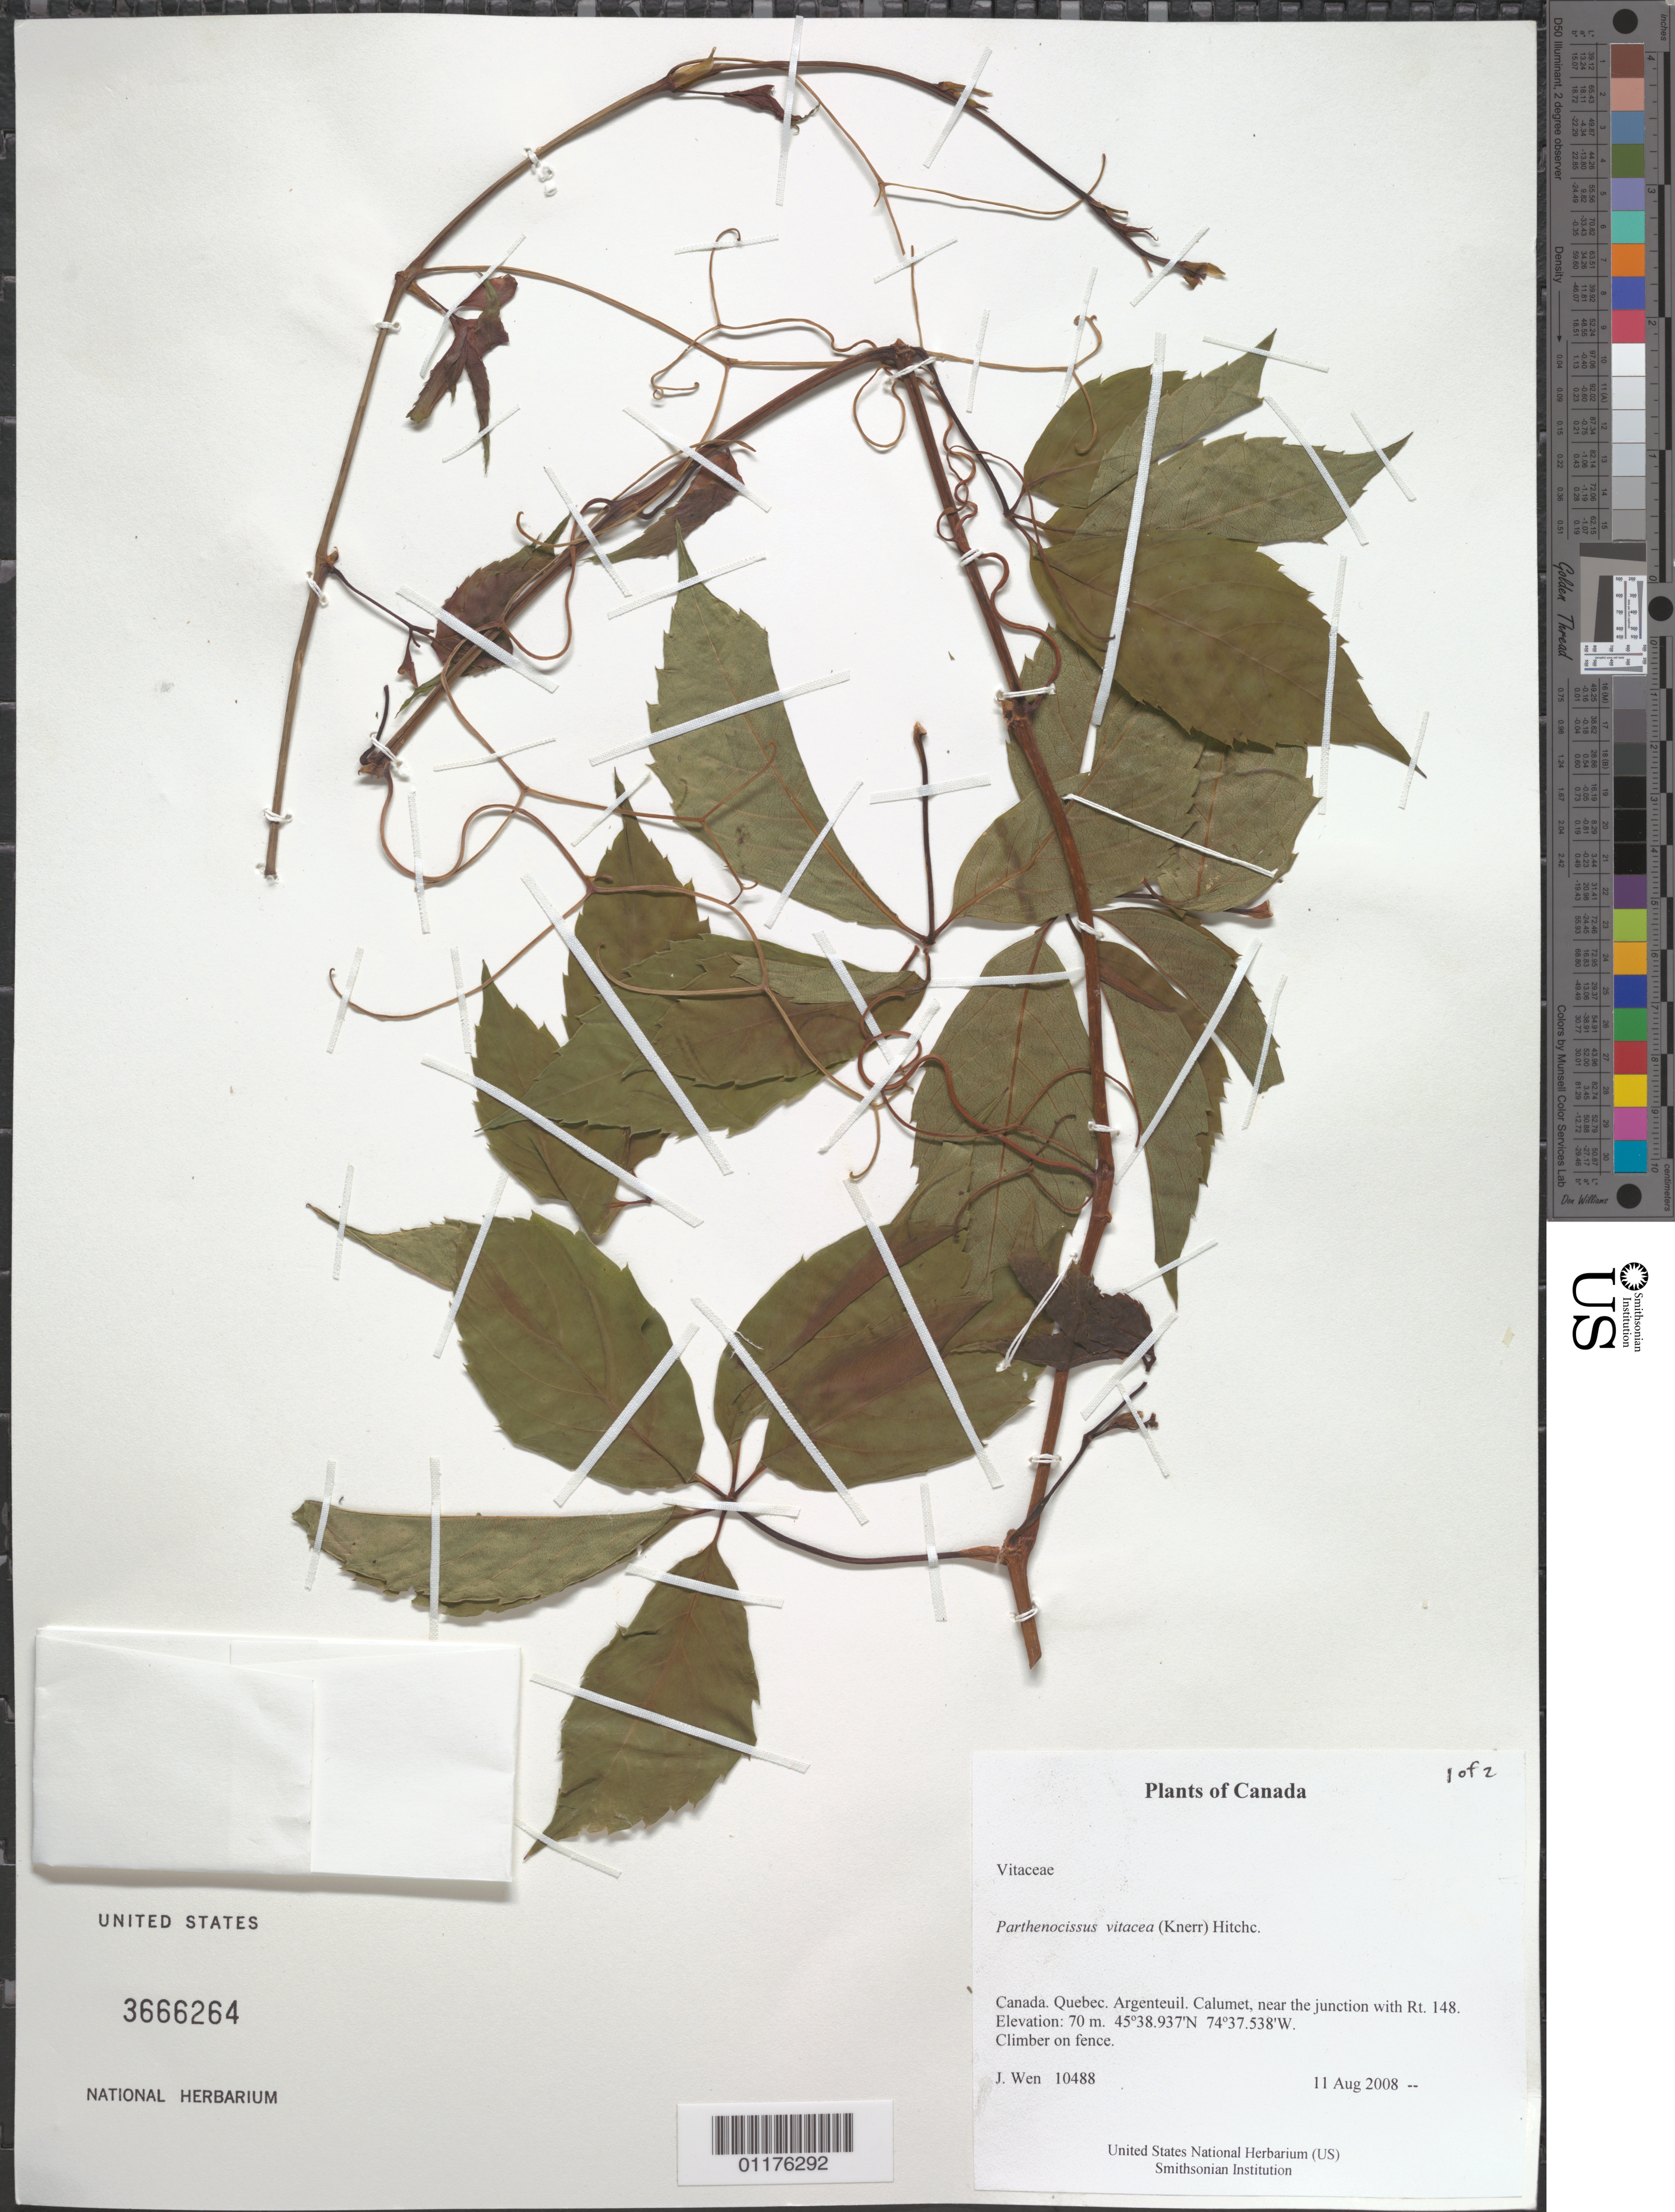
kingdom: Plantae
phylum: Tracheophyta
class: Magnoliopsida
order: Vitales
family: Vitaceae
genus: Parthenocissus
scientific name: Parthenocissus vitacea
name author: (Knerr) Hitchc.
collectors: J. Wen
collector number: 10488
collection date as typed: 11 Aug 2008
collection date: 2008-08-11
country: Canada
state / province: Quebec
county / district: Argenteuil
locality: Calumet, near the junction with Rt. 148.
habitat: On fence.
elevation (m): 70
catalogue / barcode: US 3666264